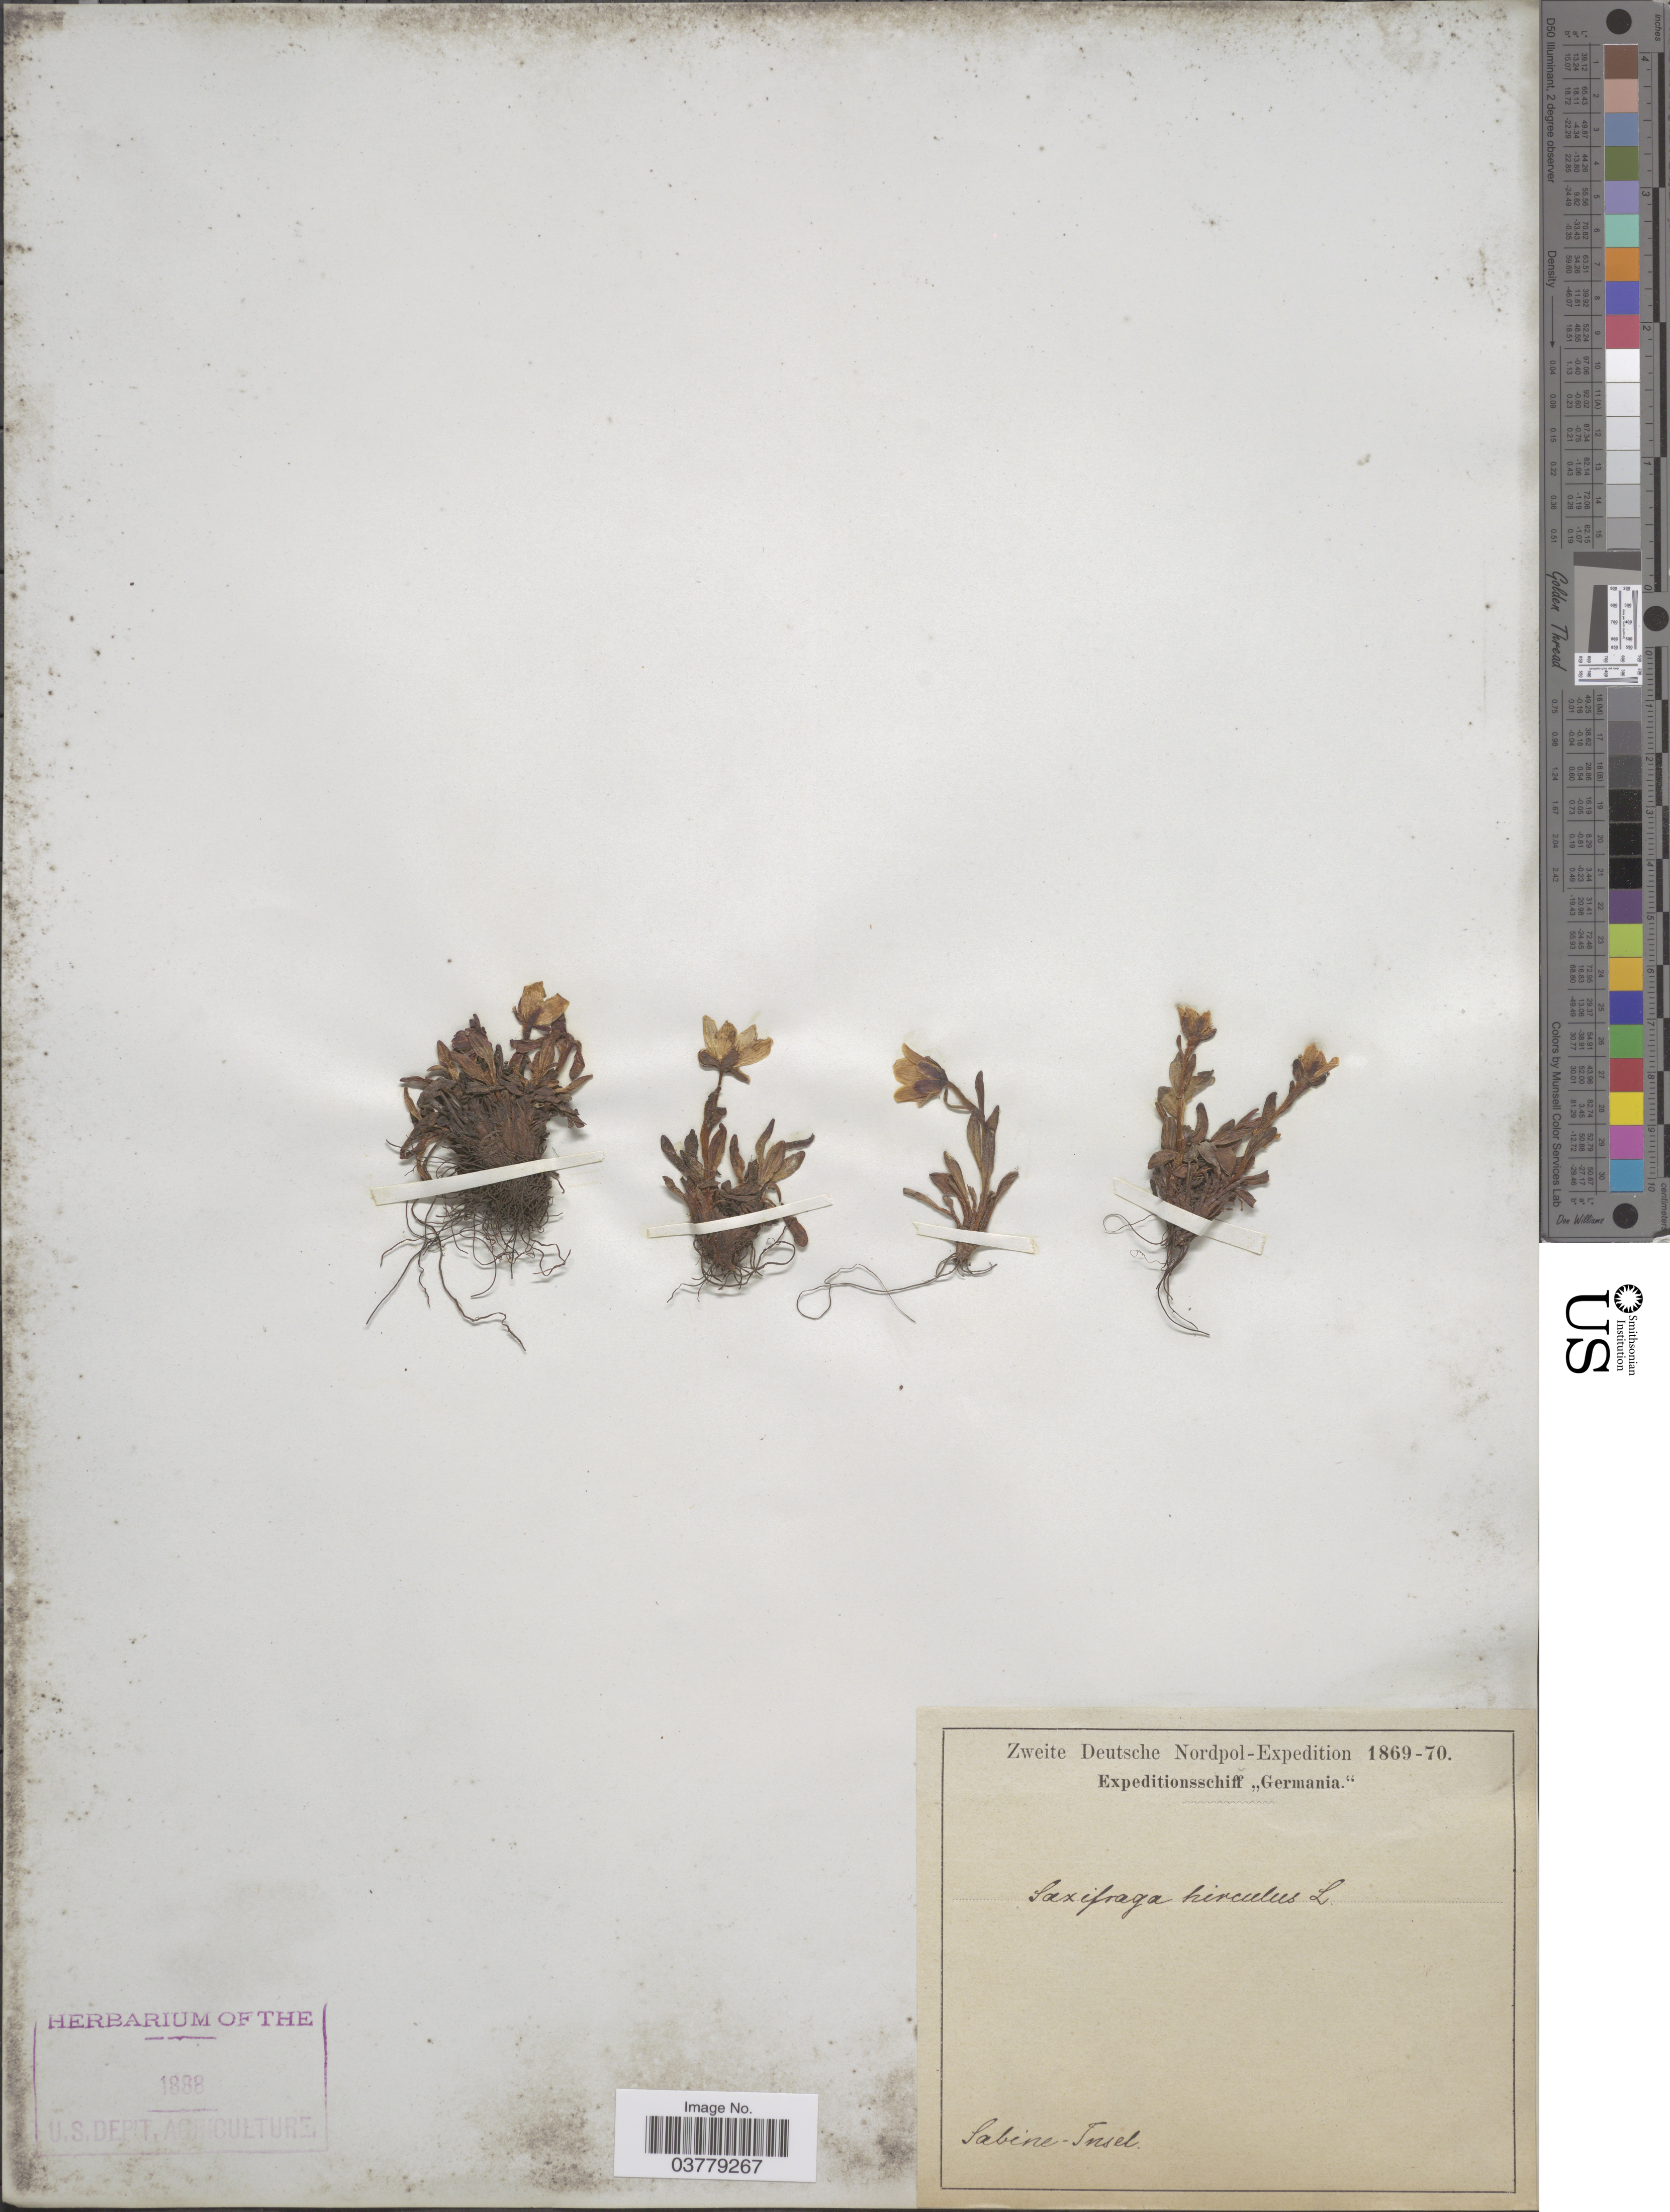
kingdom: Plantae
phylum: Tracheophyta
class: Magnoliopsida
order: Saxifragales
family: Saxifragaceae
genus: Saxifraga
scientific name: Saxifraga hirculus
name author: L.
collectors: Zweite Deutsche Nordpol-Expedition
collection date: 1869/1870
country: Germany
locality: Sabine-Insel.